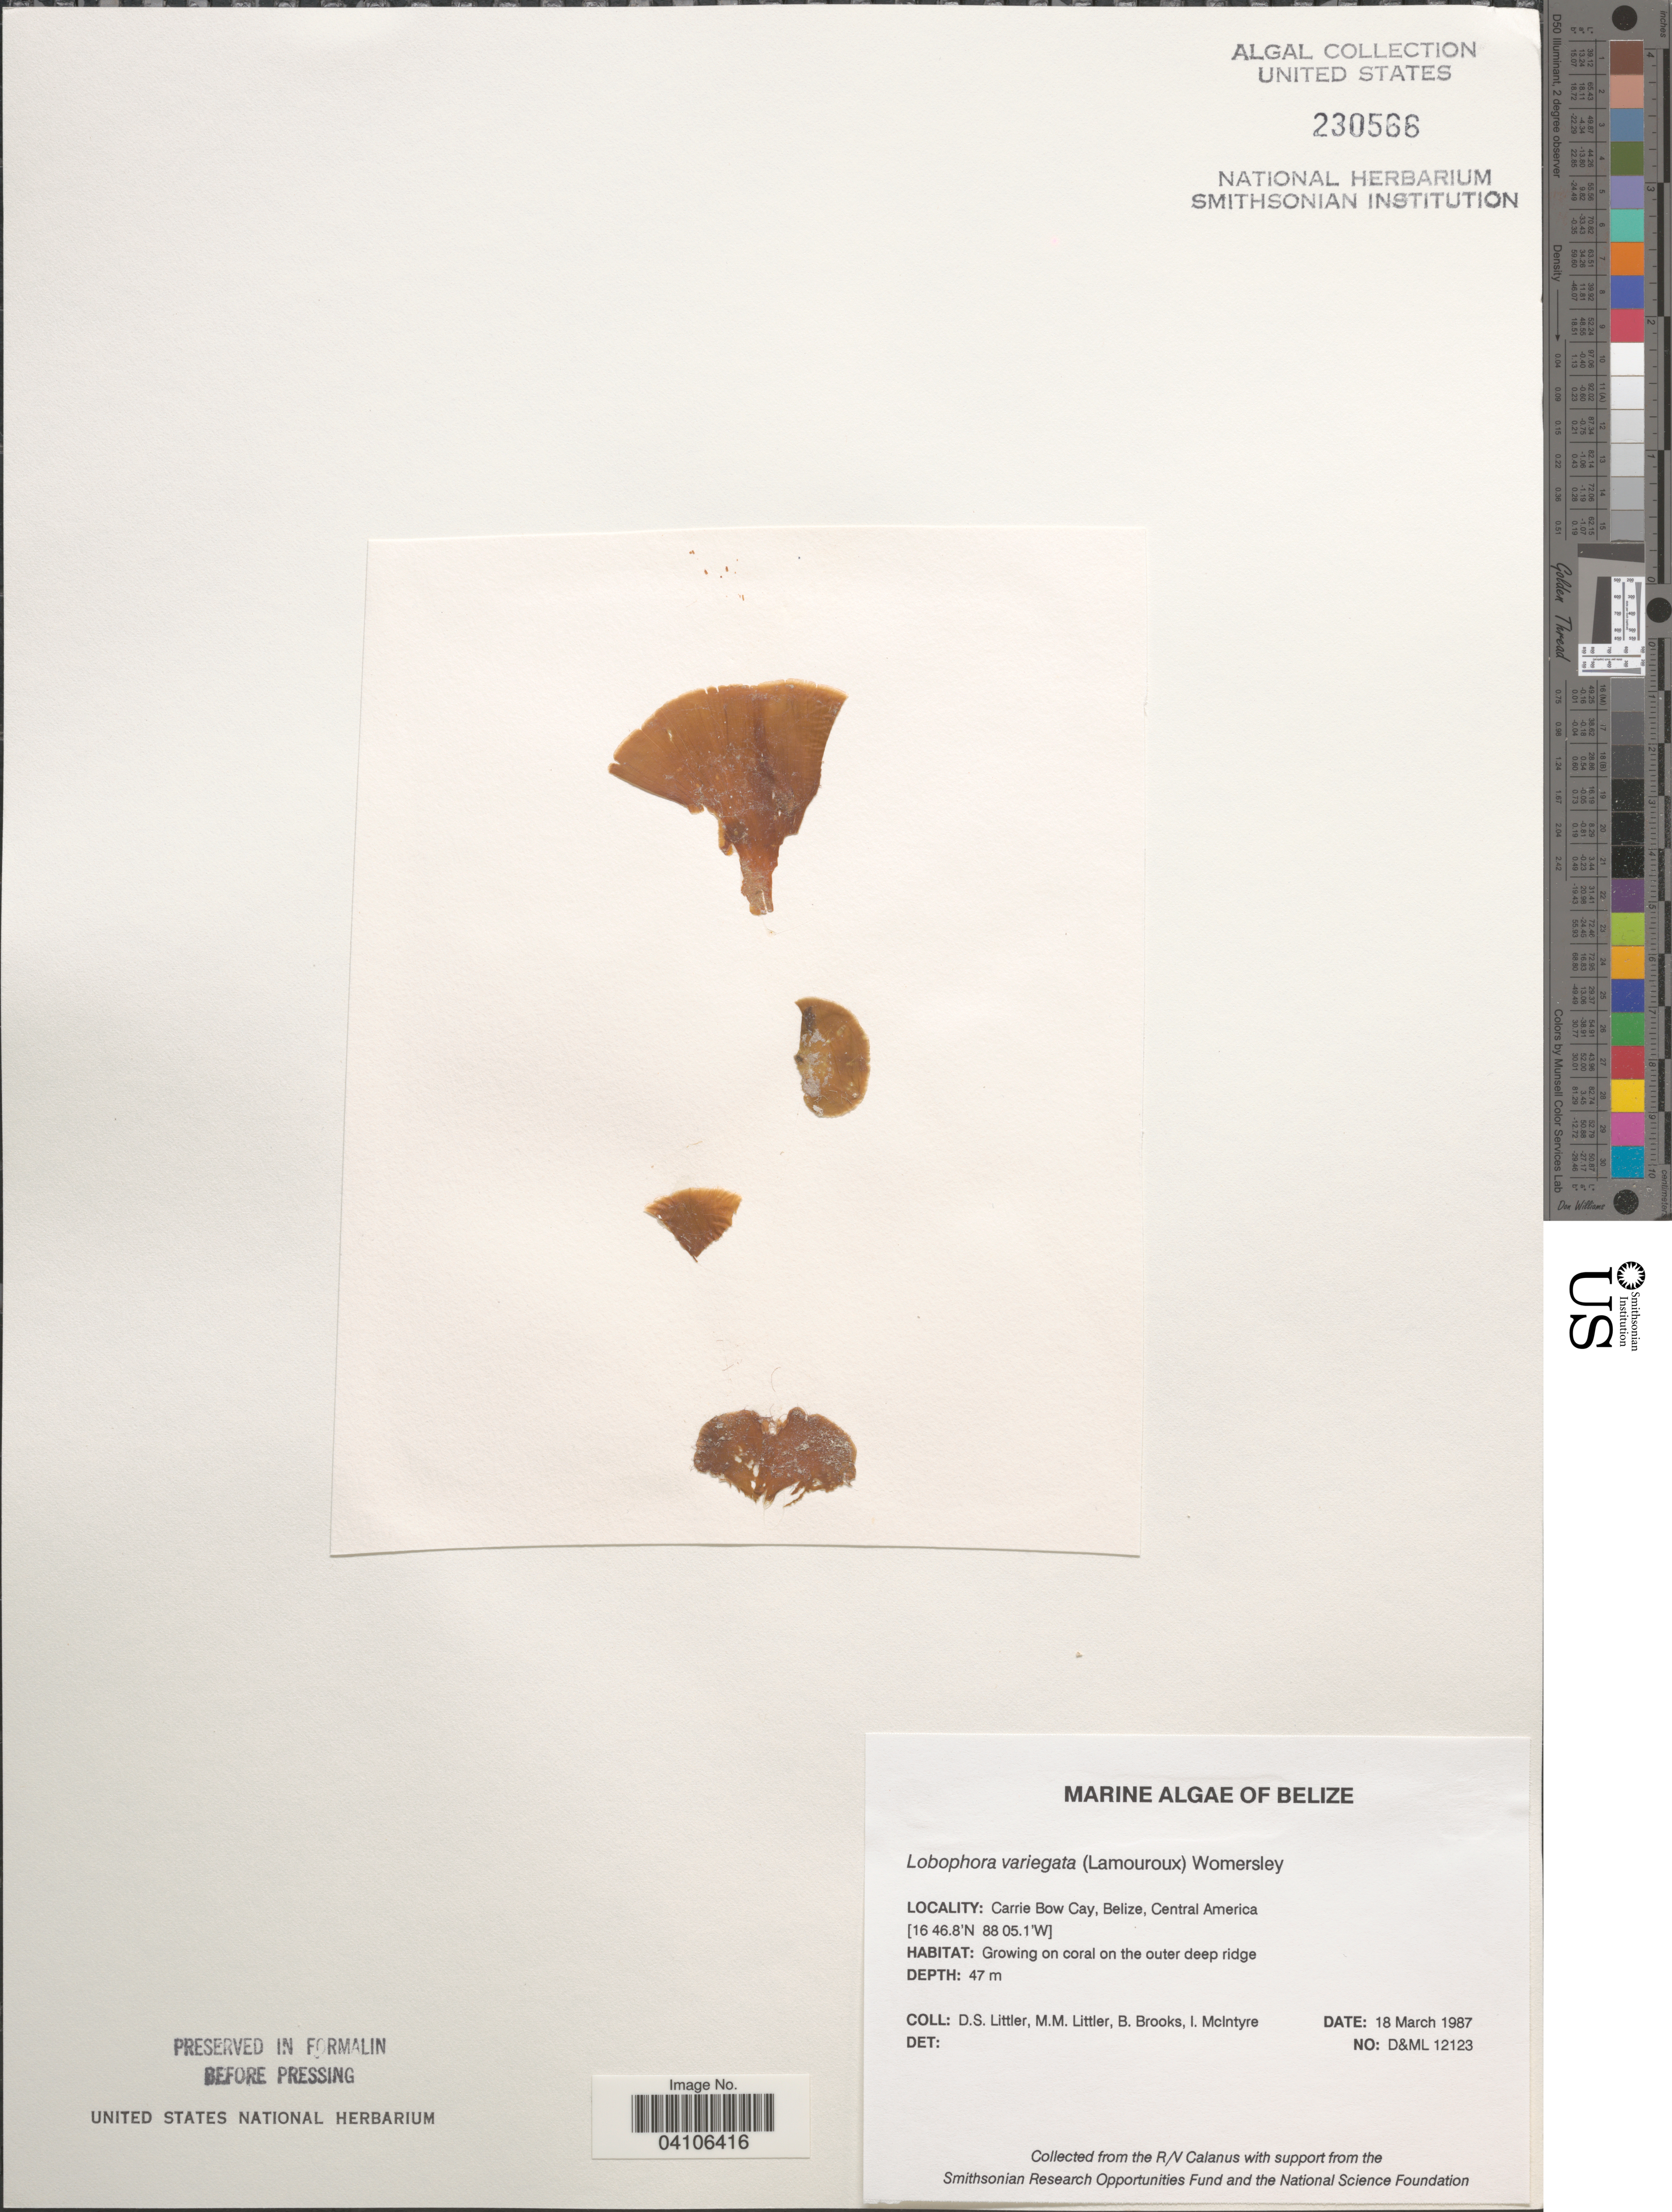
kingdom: Chromista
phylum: Ochrophyta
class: Phaeophyceae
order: Dictyotales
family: Dictyotaceae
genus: Lobophora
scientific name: Lobophora variegata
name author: (J.V.Lamouroux) Womersley & E.C. Oliveira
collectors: D. S. Littler, B. Brooks & I. McIntyre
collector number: D&ML12123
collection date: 1987-03-18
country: Belize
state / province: Belize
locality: Carrie Bow Cay.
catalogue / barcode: US 230566